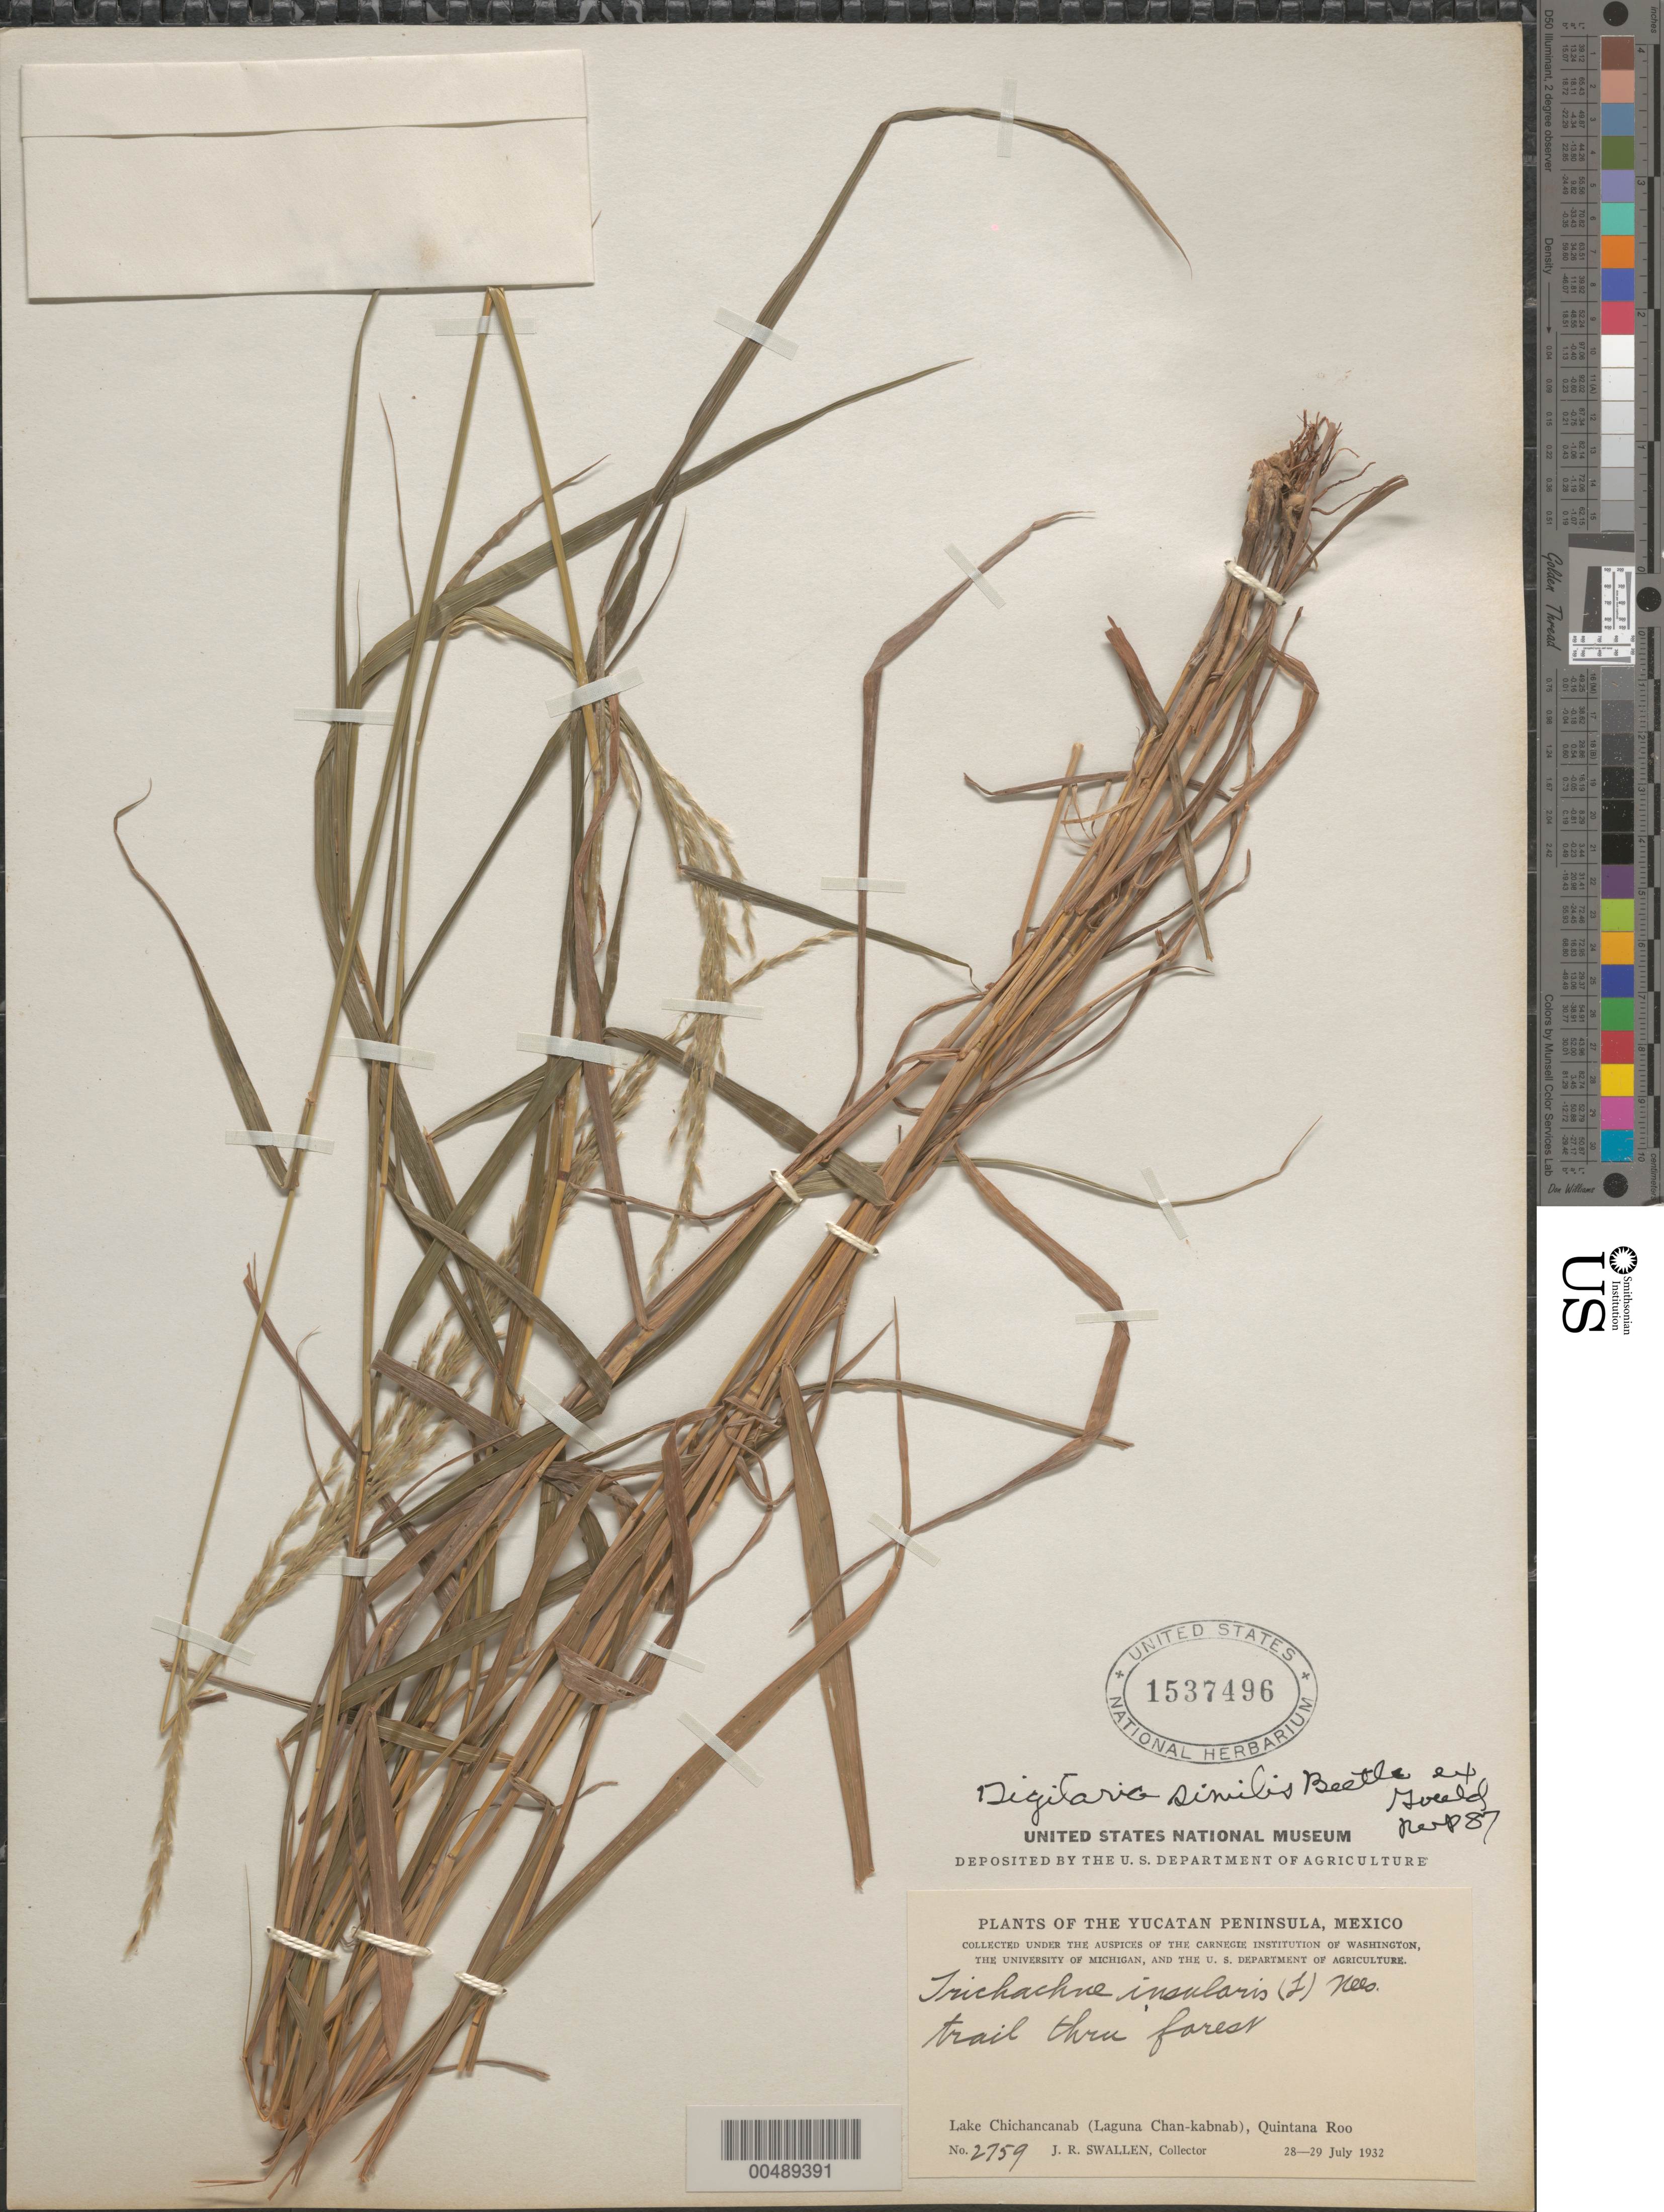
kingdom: Plantae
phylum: Tracheophyta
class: Liliopsida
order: Poales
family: Poaceae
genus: Digitaria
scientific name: Digitaria similis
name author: Beetle ex Gould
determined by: Pohl, R. W.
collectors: J. R. Swallen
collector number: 2759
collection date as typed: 28 Jul 1932 to 29 Jul 1932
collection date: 1932-07-28/1932-07-29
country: Mexico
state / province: Quintana Roo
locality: Lake Chichancanab (Laguna Chan-kabnab)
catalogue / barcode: US 1537496